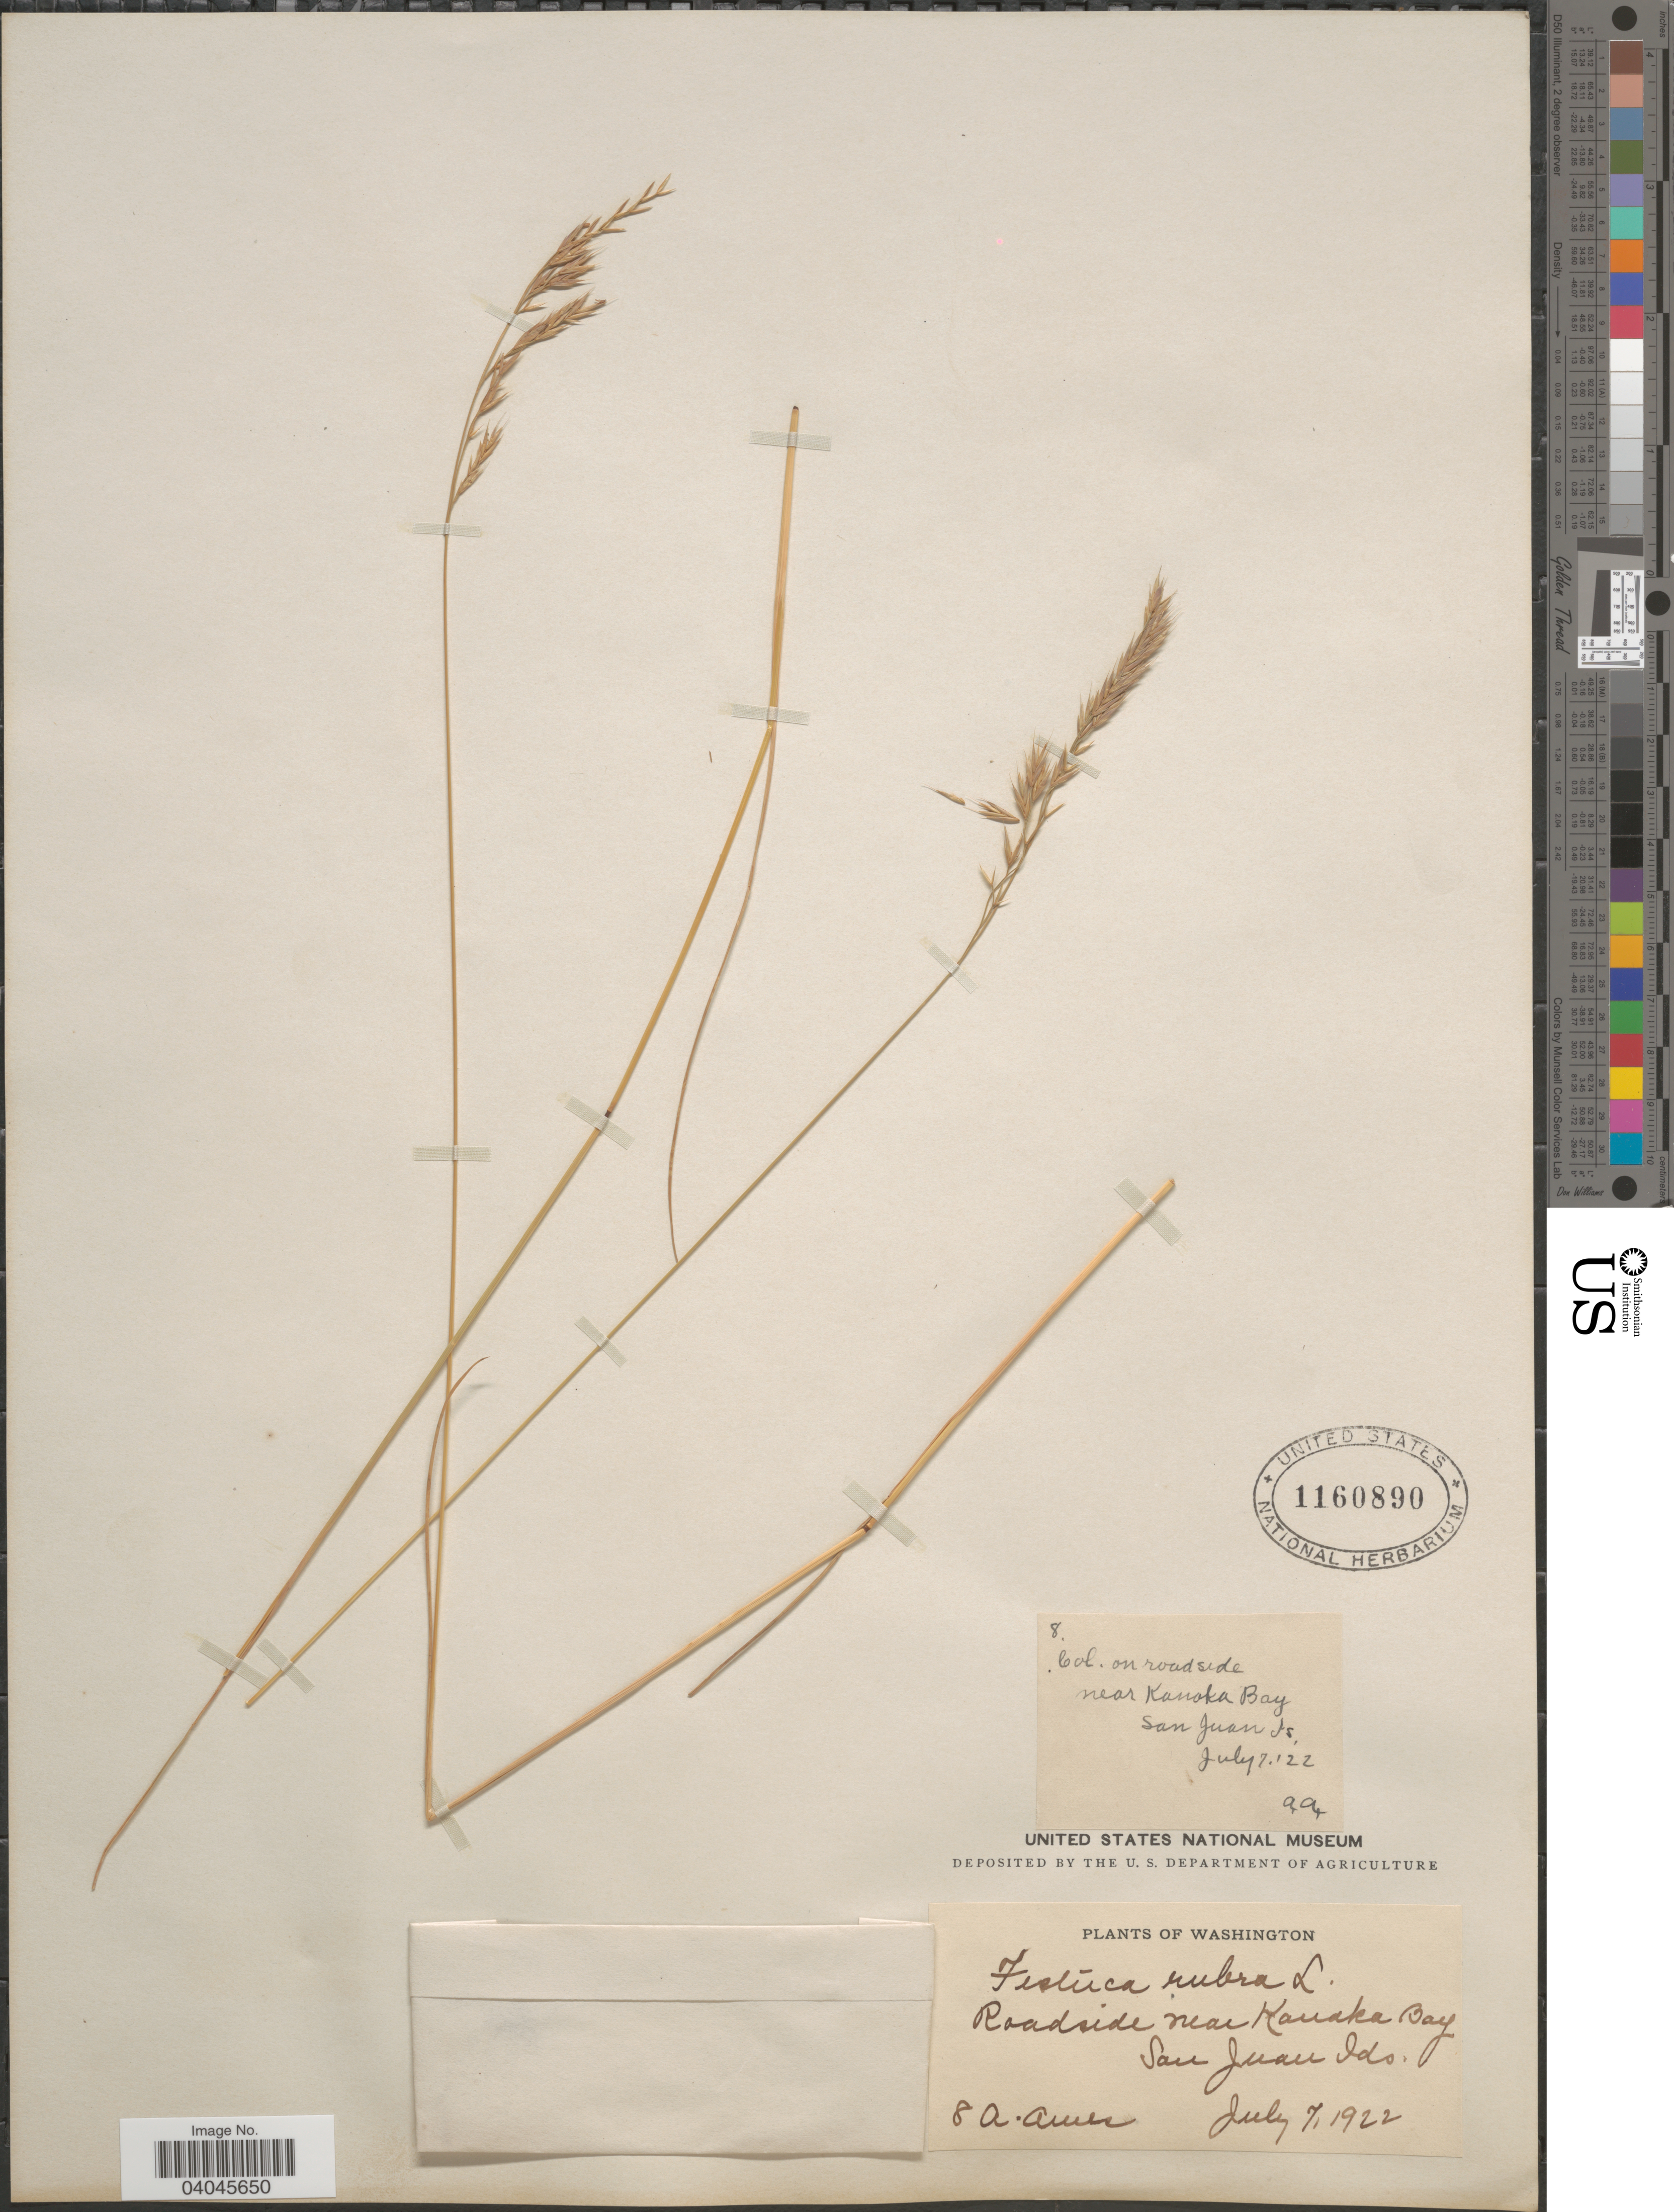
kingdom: Plantae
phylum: Tracheophyta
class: Liliopsida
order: Poales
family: Poaceae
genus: Festuca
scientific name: Festuca rubra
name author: L.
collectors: A. Ames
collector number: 8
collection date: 1922-07-07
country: United States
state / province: Washington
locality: Roadside near Kanaka Bay. San Juan Ids.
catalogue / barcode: US 1160890